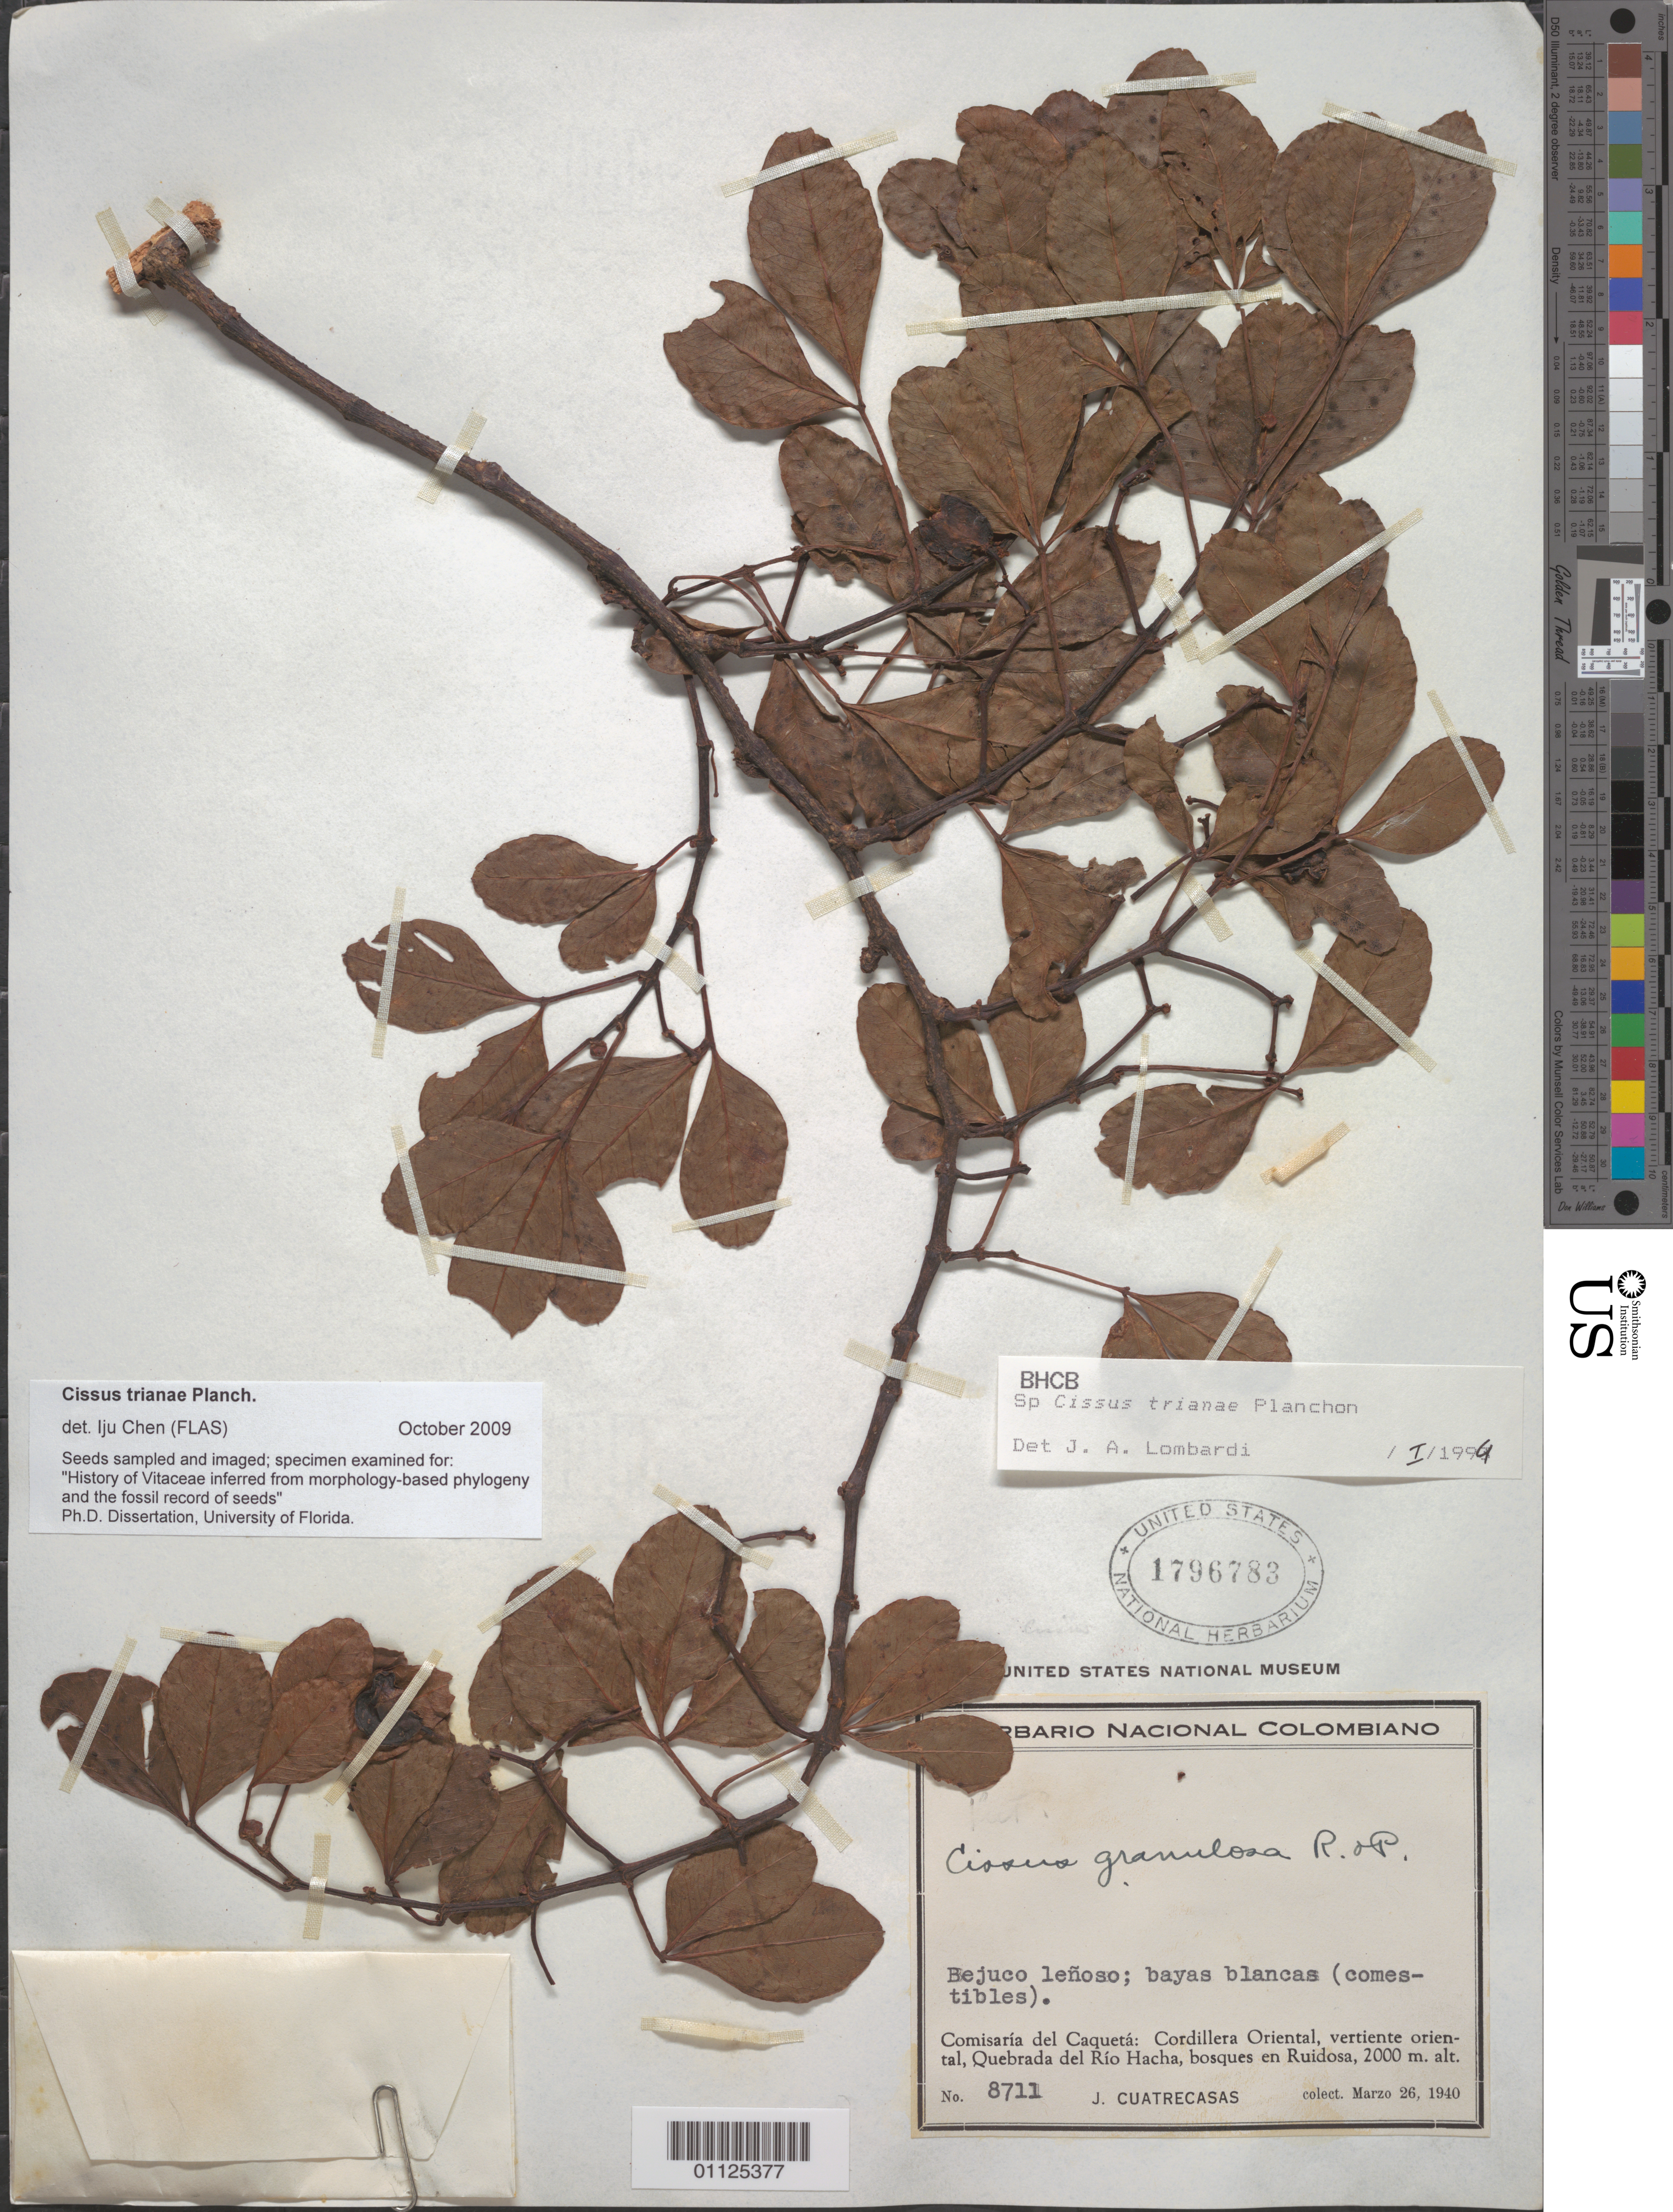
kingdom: Plantae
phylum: Tracheophyta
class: Magnoliopsida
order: Vitales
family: Vitaceae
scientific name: Apocissus trianae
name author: (Planch.) Jackes & Trias-Blasi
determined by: Wen, Jun, (BOT), Smithsonian Institution - National Museum of Natural History (UNITED STATES)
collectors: J. Cuatrecasas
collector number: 8711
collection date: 1940-03-26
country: Colombia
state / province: Cordillera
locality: Comisaria del Caqueta: vertiente oriental, Quebrada del Rio Hacha, bosques en Ruidosa.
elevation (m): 2000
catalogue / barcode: US 1796783